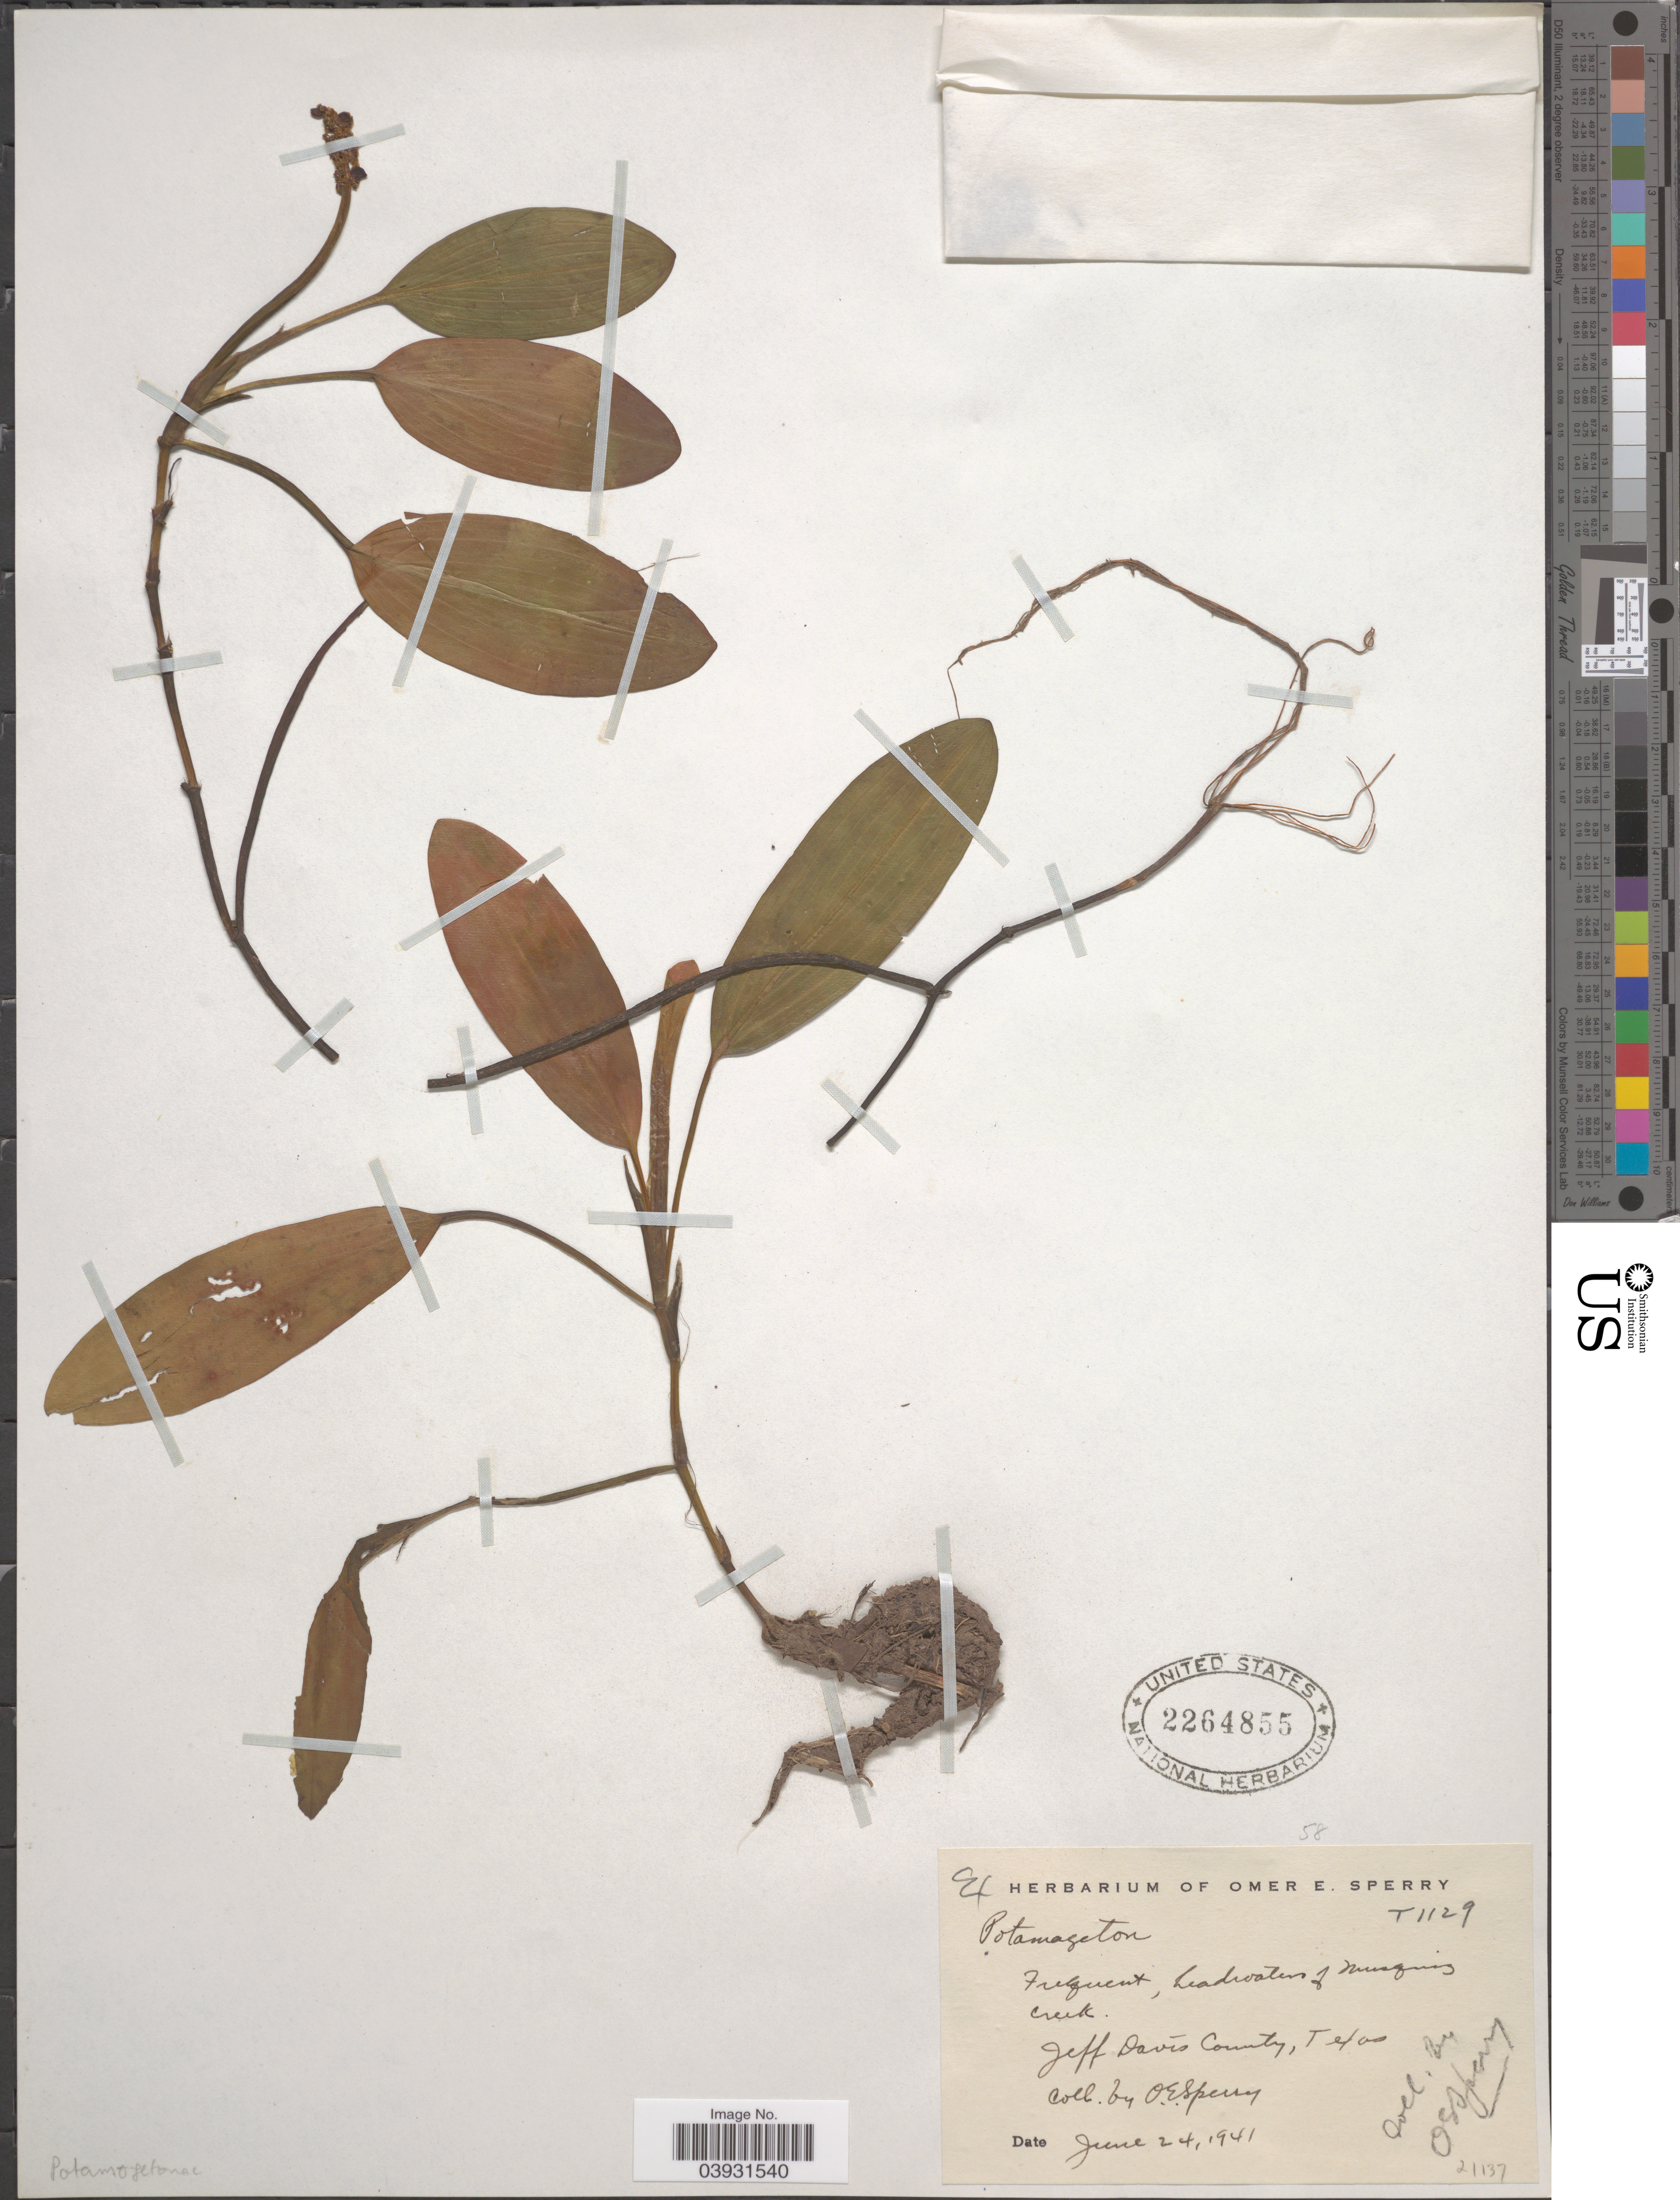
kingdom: Plantae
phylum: Tracheophyta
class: Liliopsida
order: Alismatales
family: Potamogetonaceae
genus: Potamogeton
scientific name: Potamogeton sp.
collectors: O. E. Sperry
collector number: T1129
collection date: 1941-06-24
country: United States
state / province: Texas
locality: Headwaters of Musquiz creek. Jeff Davis County.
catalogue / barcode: US 2264855